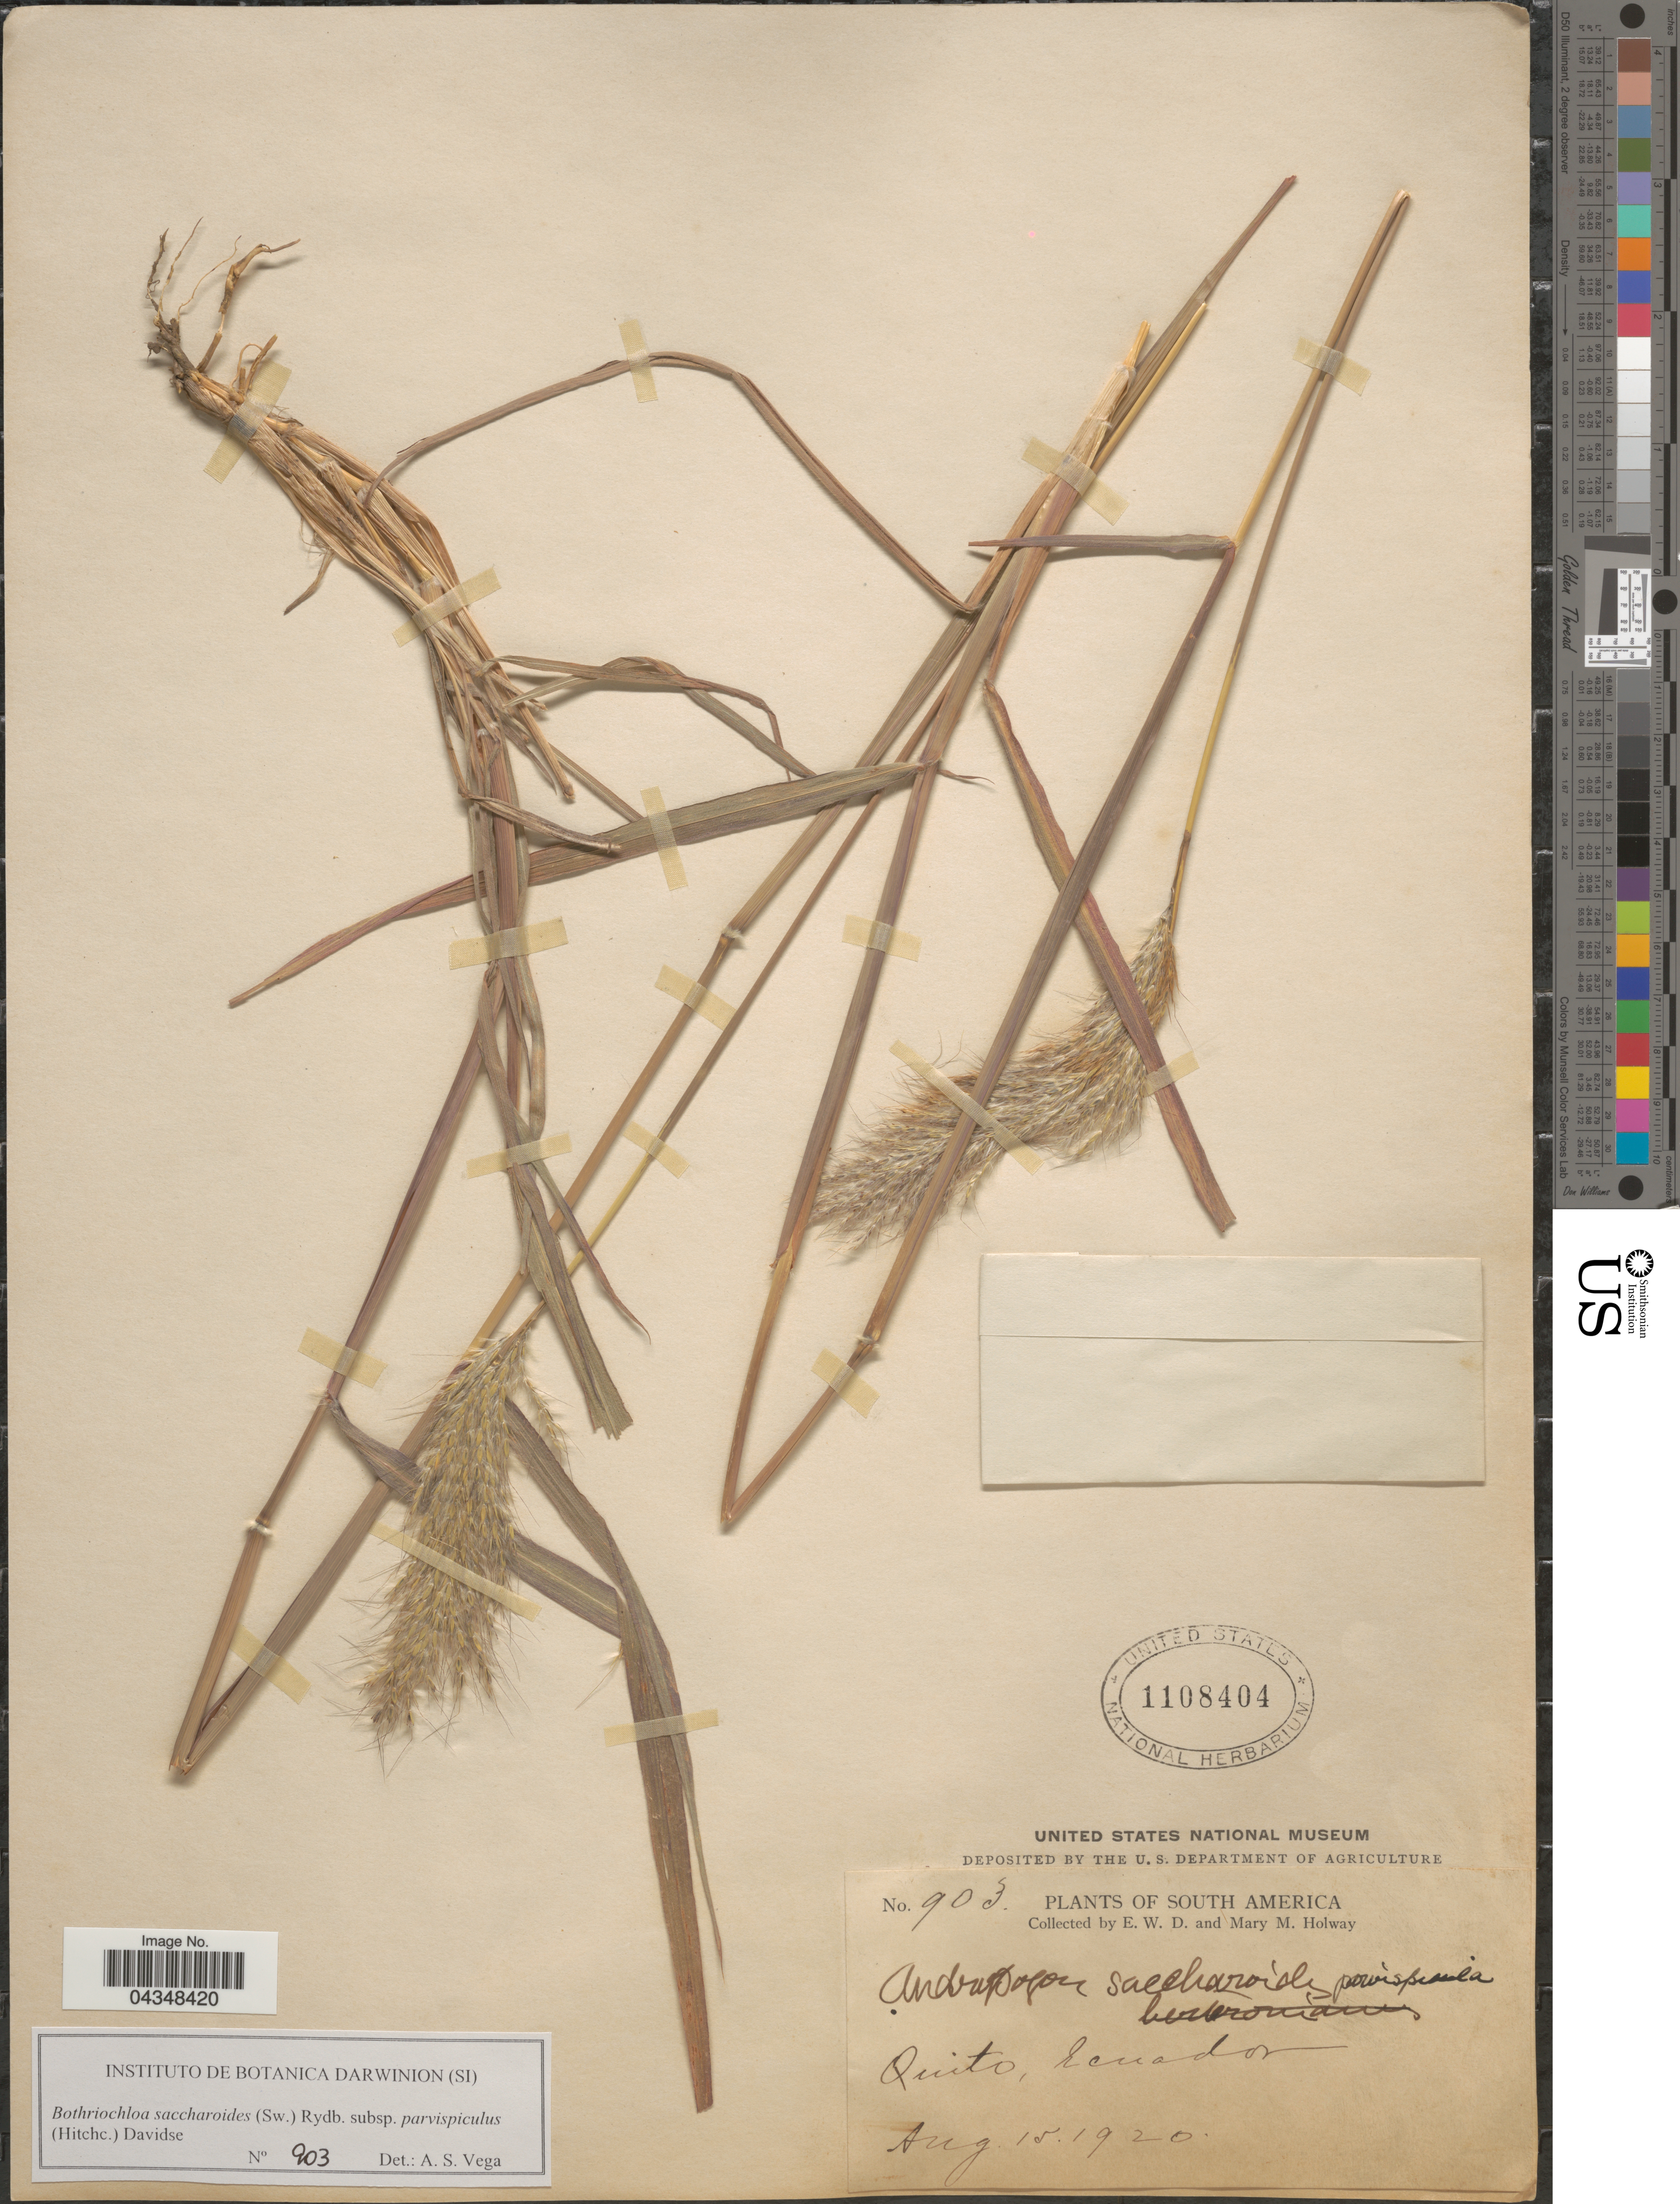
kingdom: Plantae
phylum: Tracheophyta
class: Liliopsida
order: Poales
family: Poaceae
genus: Bothriochloa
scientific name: Bothriochloa saccharoides var. parvispicula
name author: (Hitchc.) Tovar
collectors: E. W. D. Holway & M. M. Holway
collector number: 903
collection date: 1920-08-15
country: Ecuador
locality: Quito.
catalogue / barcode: US 1108404